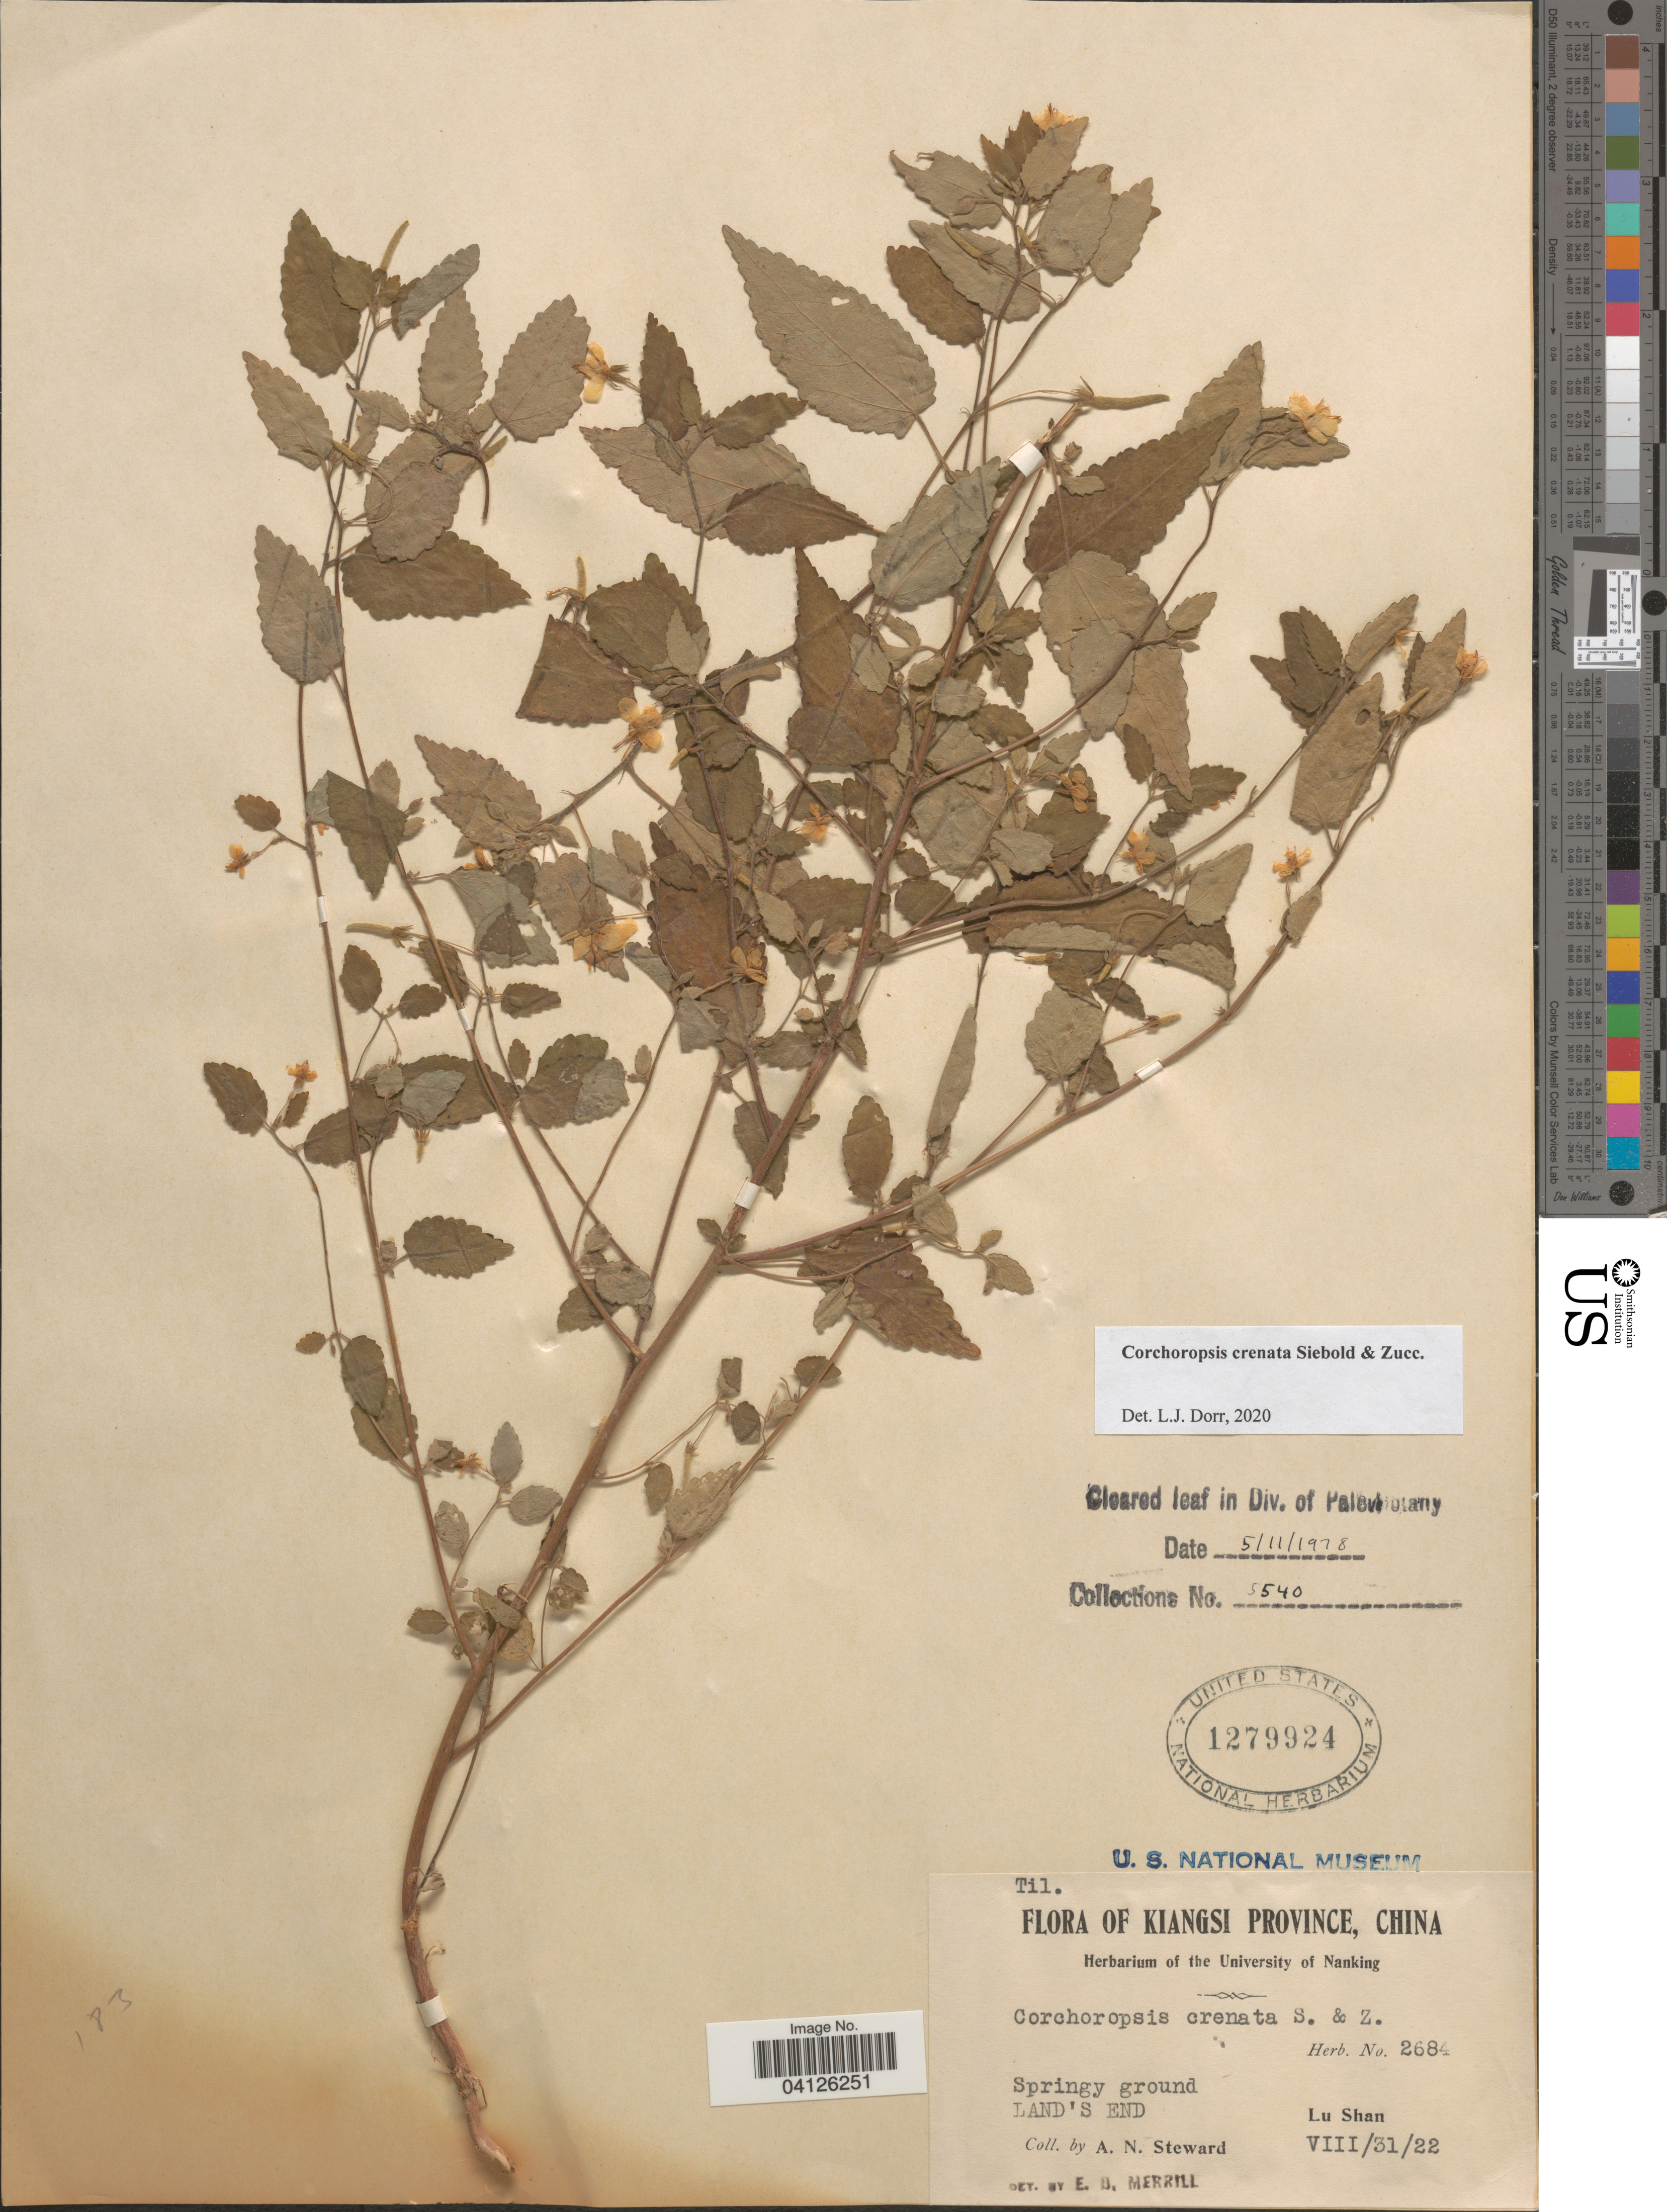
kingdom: Plantae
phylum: Tracheophyta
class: Magnoliopsida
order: Malvales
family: Malvaceae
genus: Corchoropsis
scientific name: Corchoropsis crenata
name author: Siebold & Zucc.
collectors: A. N. Steward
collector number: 2684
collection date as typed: Transcribed d/m/y: 31/8/22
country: China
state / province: Jiangxi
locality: Kiangsi Province. Land's End. Lu Shan.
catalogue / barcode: US 1279924